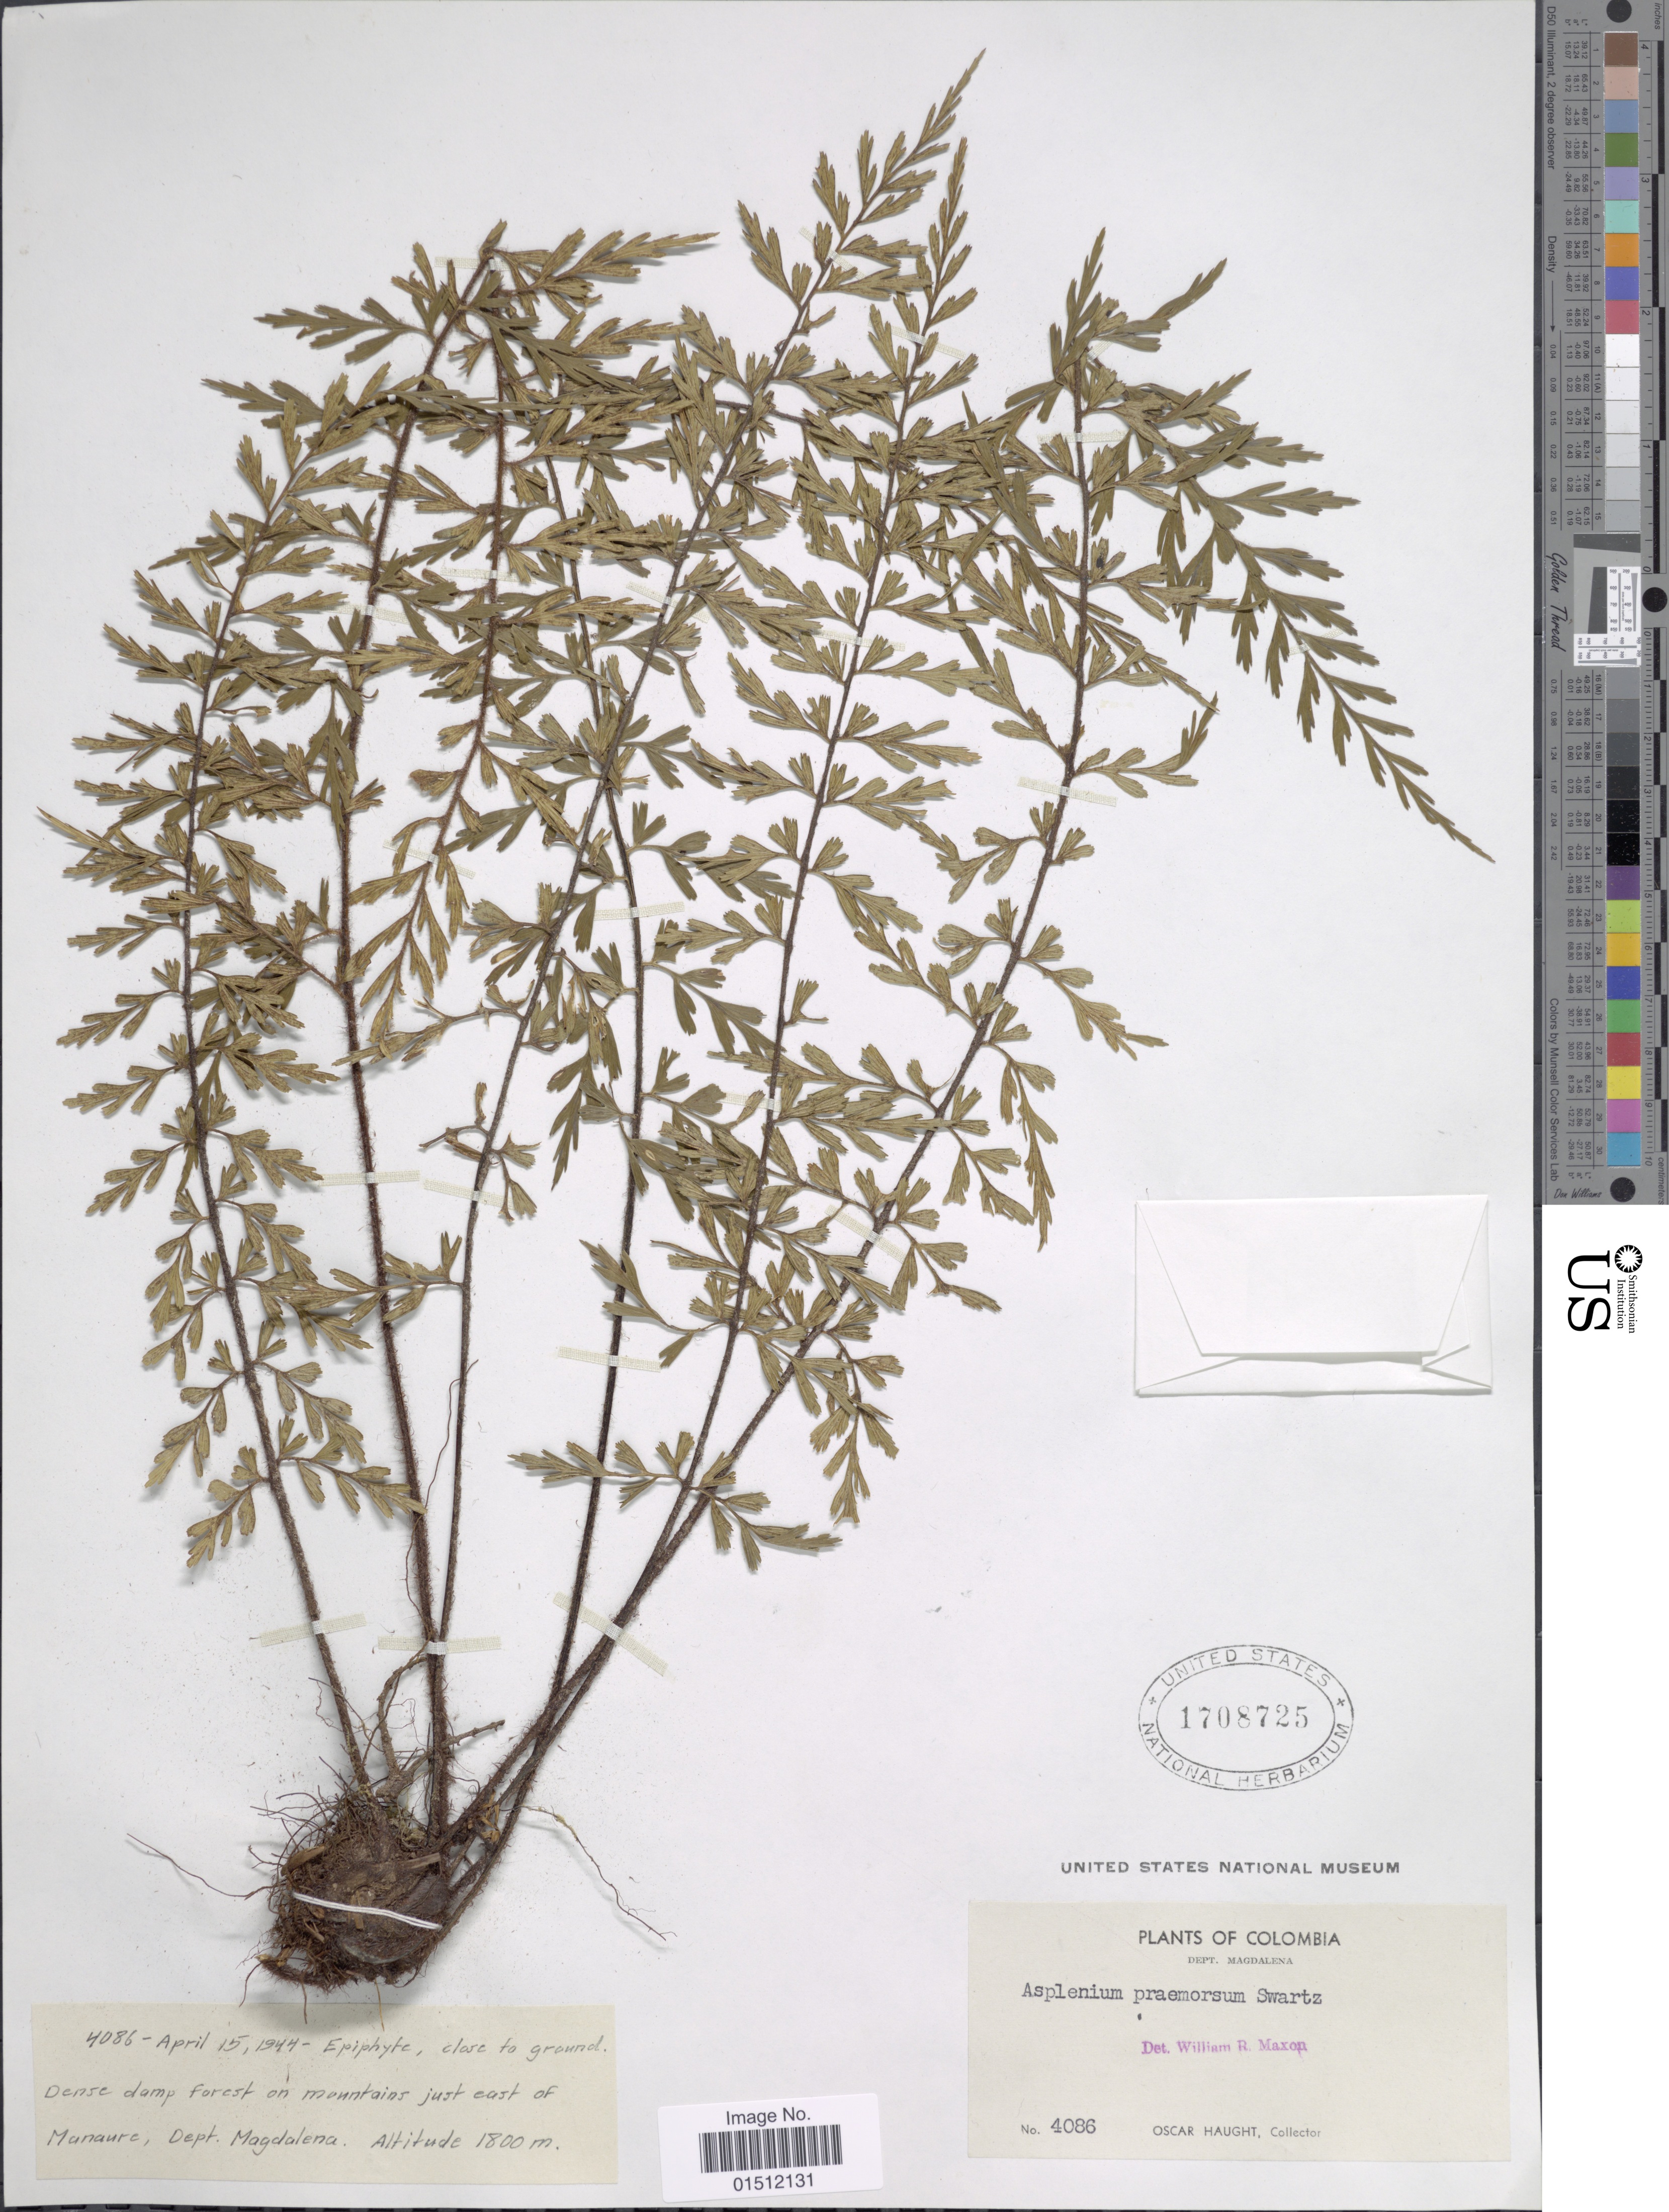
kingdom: Plantae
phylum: Tracheophyta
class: Polypodiopsida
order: Polypodiales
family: Aspleniaceae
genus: Asplenium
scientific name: Asplenium praemorsum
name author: Sw.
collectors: O. L. Haught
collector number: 4086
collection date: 1944-04-15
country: Colombia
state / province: Magdalena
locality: On mountains just east of Manaure, Dept. Magdalena.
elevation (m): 1800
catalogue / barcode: US 1708725